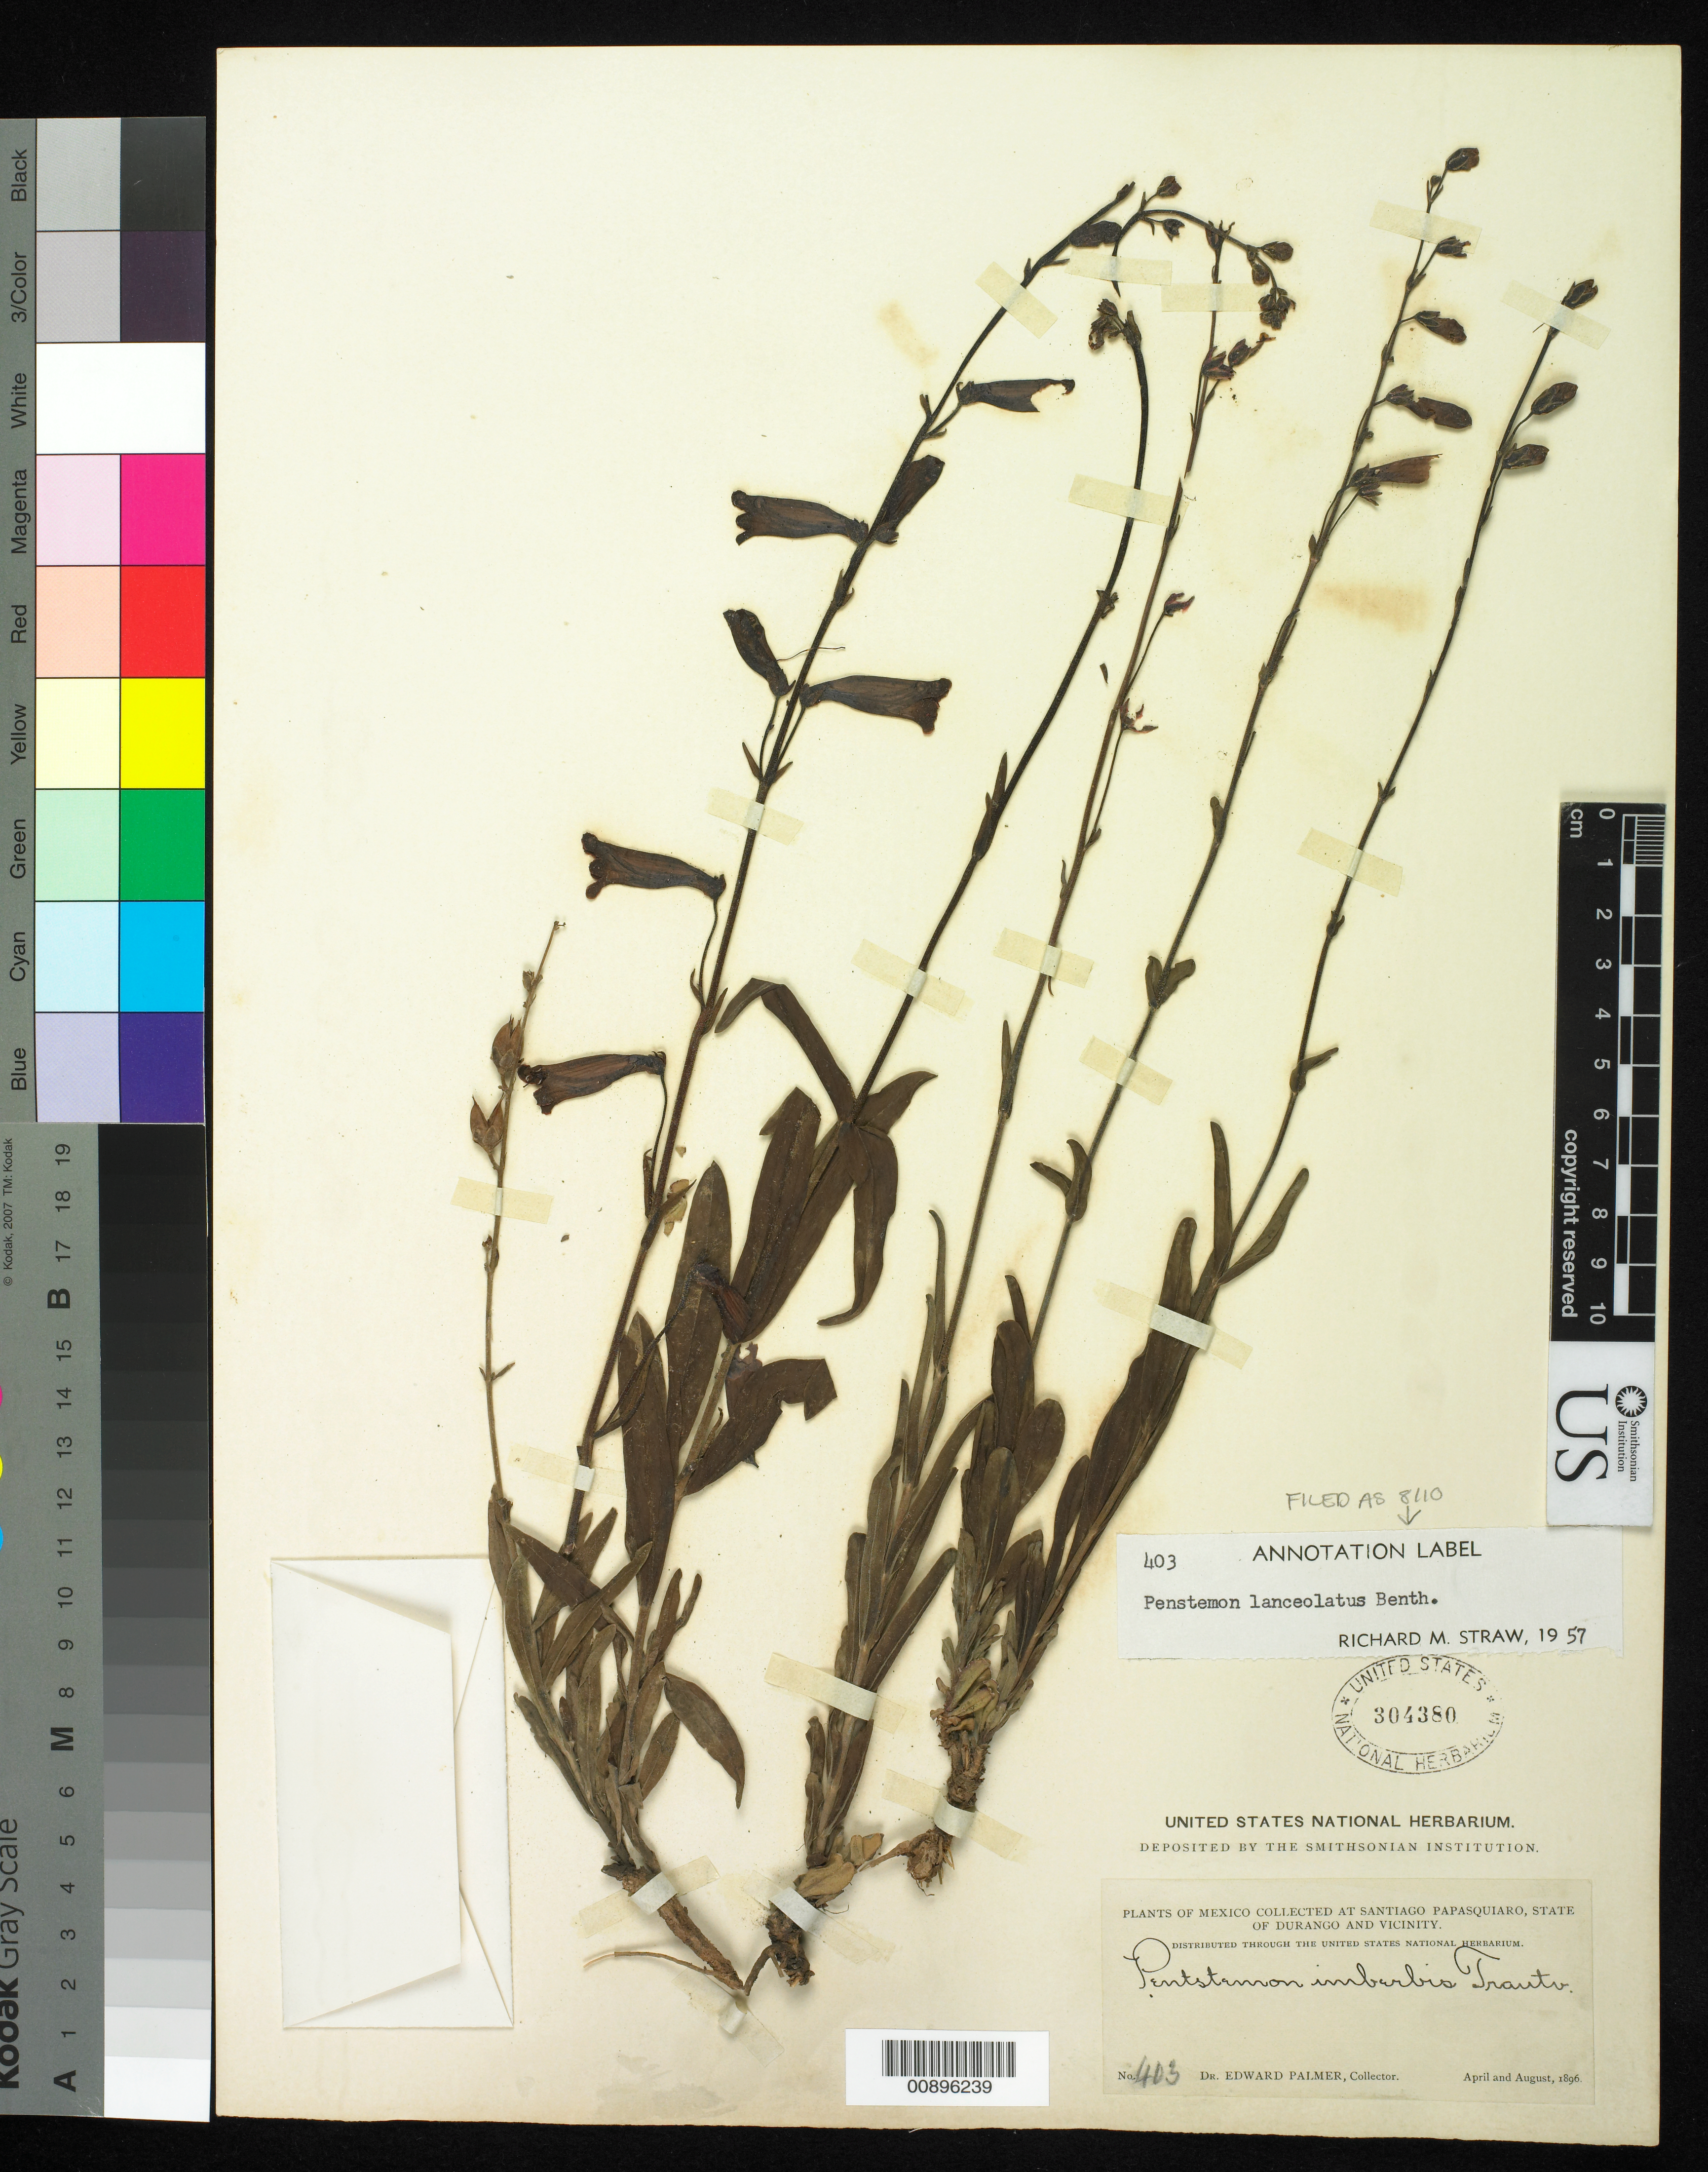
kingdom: Plantae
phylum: Tracheophyta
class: Magnoliopsida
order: Lamiales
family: Plantaginaceae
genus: Penstemon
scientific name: Penstemon lanceolatus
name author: Benth.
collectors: E. Palmer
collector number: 403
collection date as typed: Apr 1896 to -- Aug 1896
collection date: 1896-04/1896-08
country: Mexico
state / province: Durango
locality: Santiago Papasquiaro, Durango and vicinity.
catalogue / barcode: US 304380